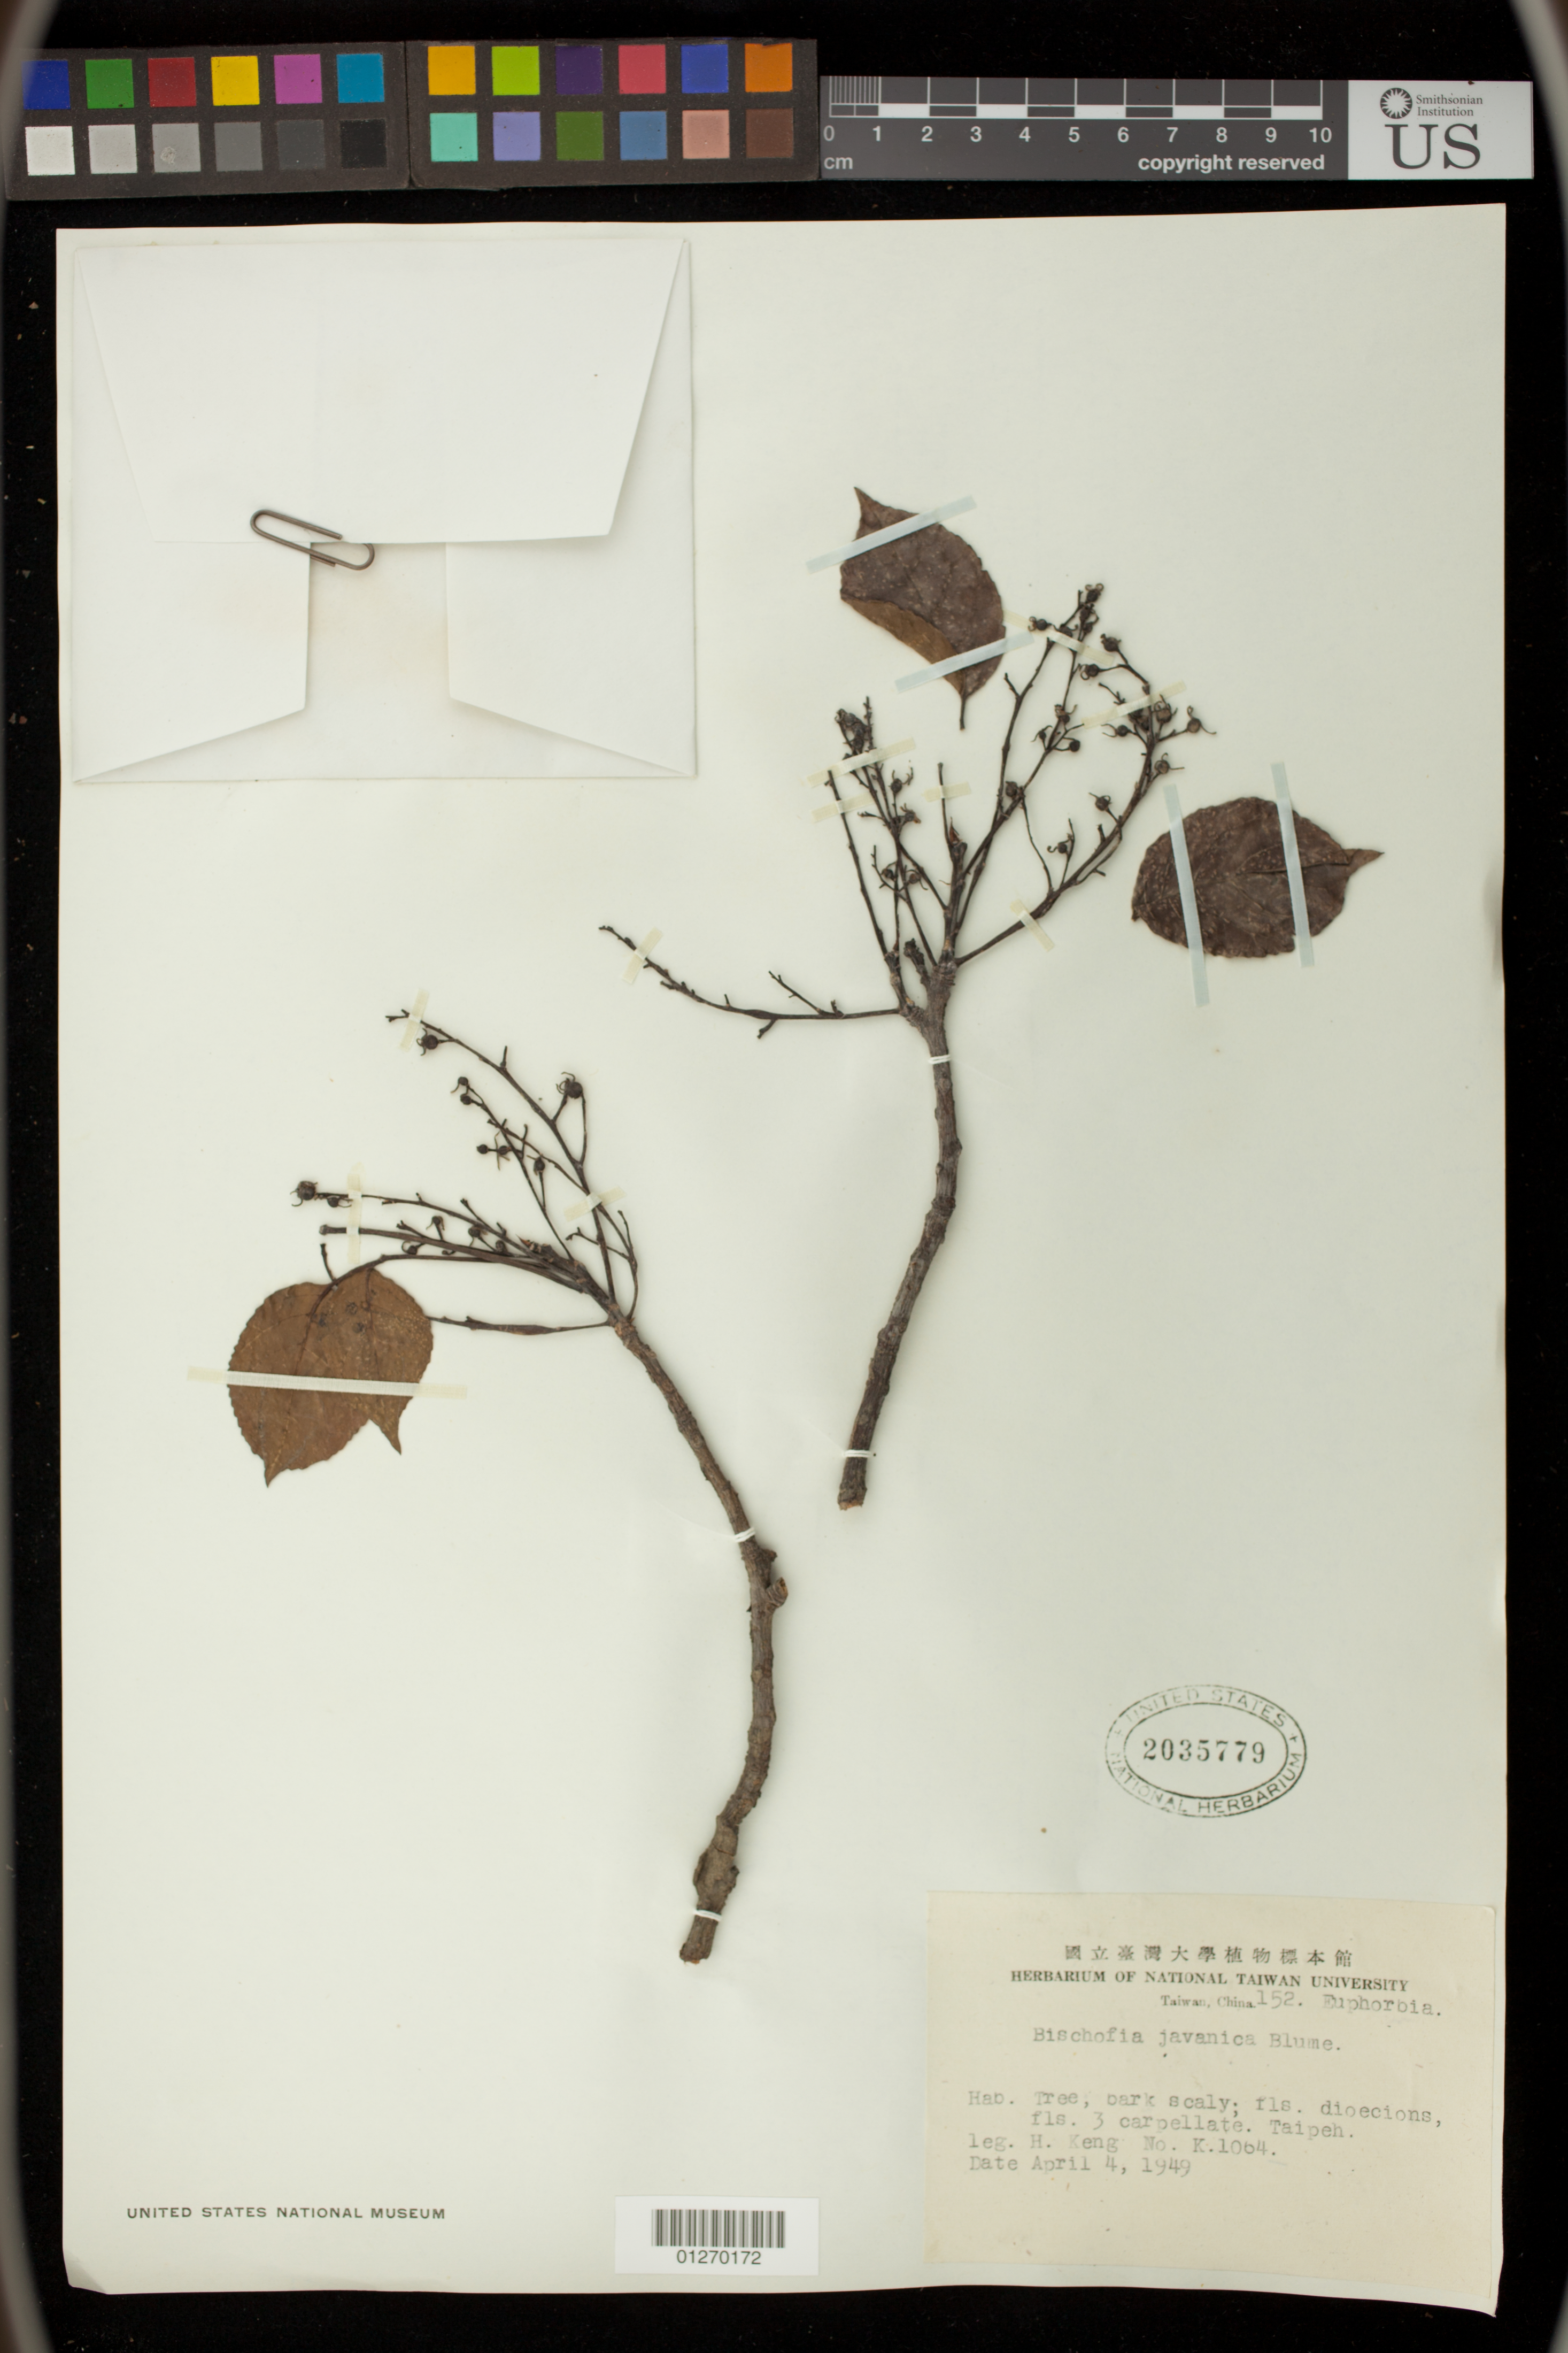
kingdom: Plantae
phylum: Tracheophyta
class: Magnoliopsida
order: Malpighiales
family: Phyllanthaceae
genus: Bischofia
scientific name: Bischofia javanica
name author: Blume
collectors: H. Keng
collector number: K. 1064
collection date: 1949-04-04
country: Taiwan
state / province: Taipei City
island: Taiwan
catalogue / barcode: US 2035779